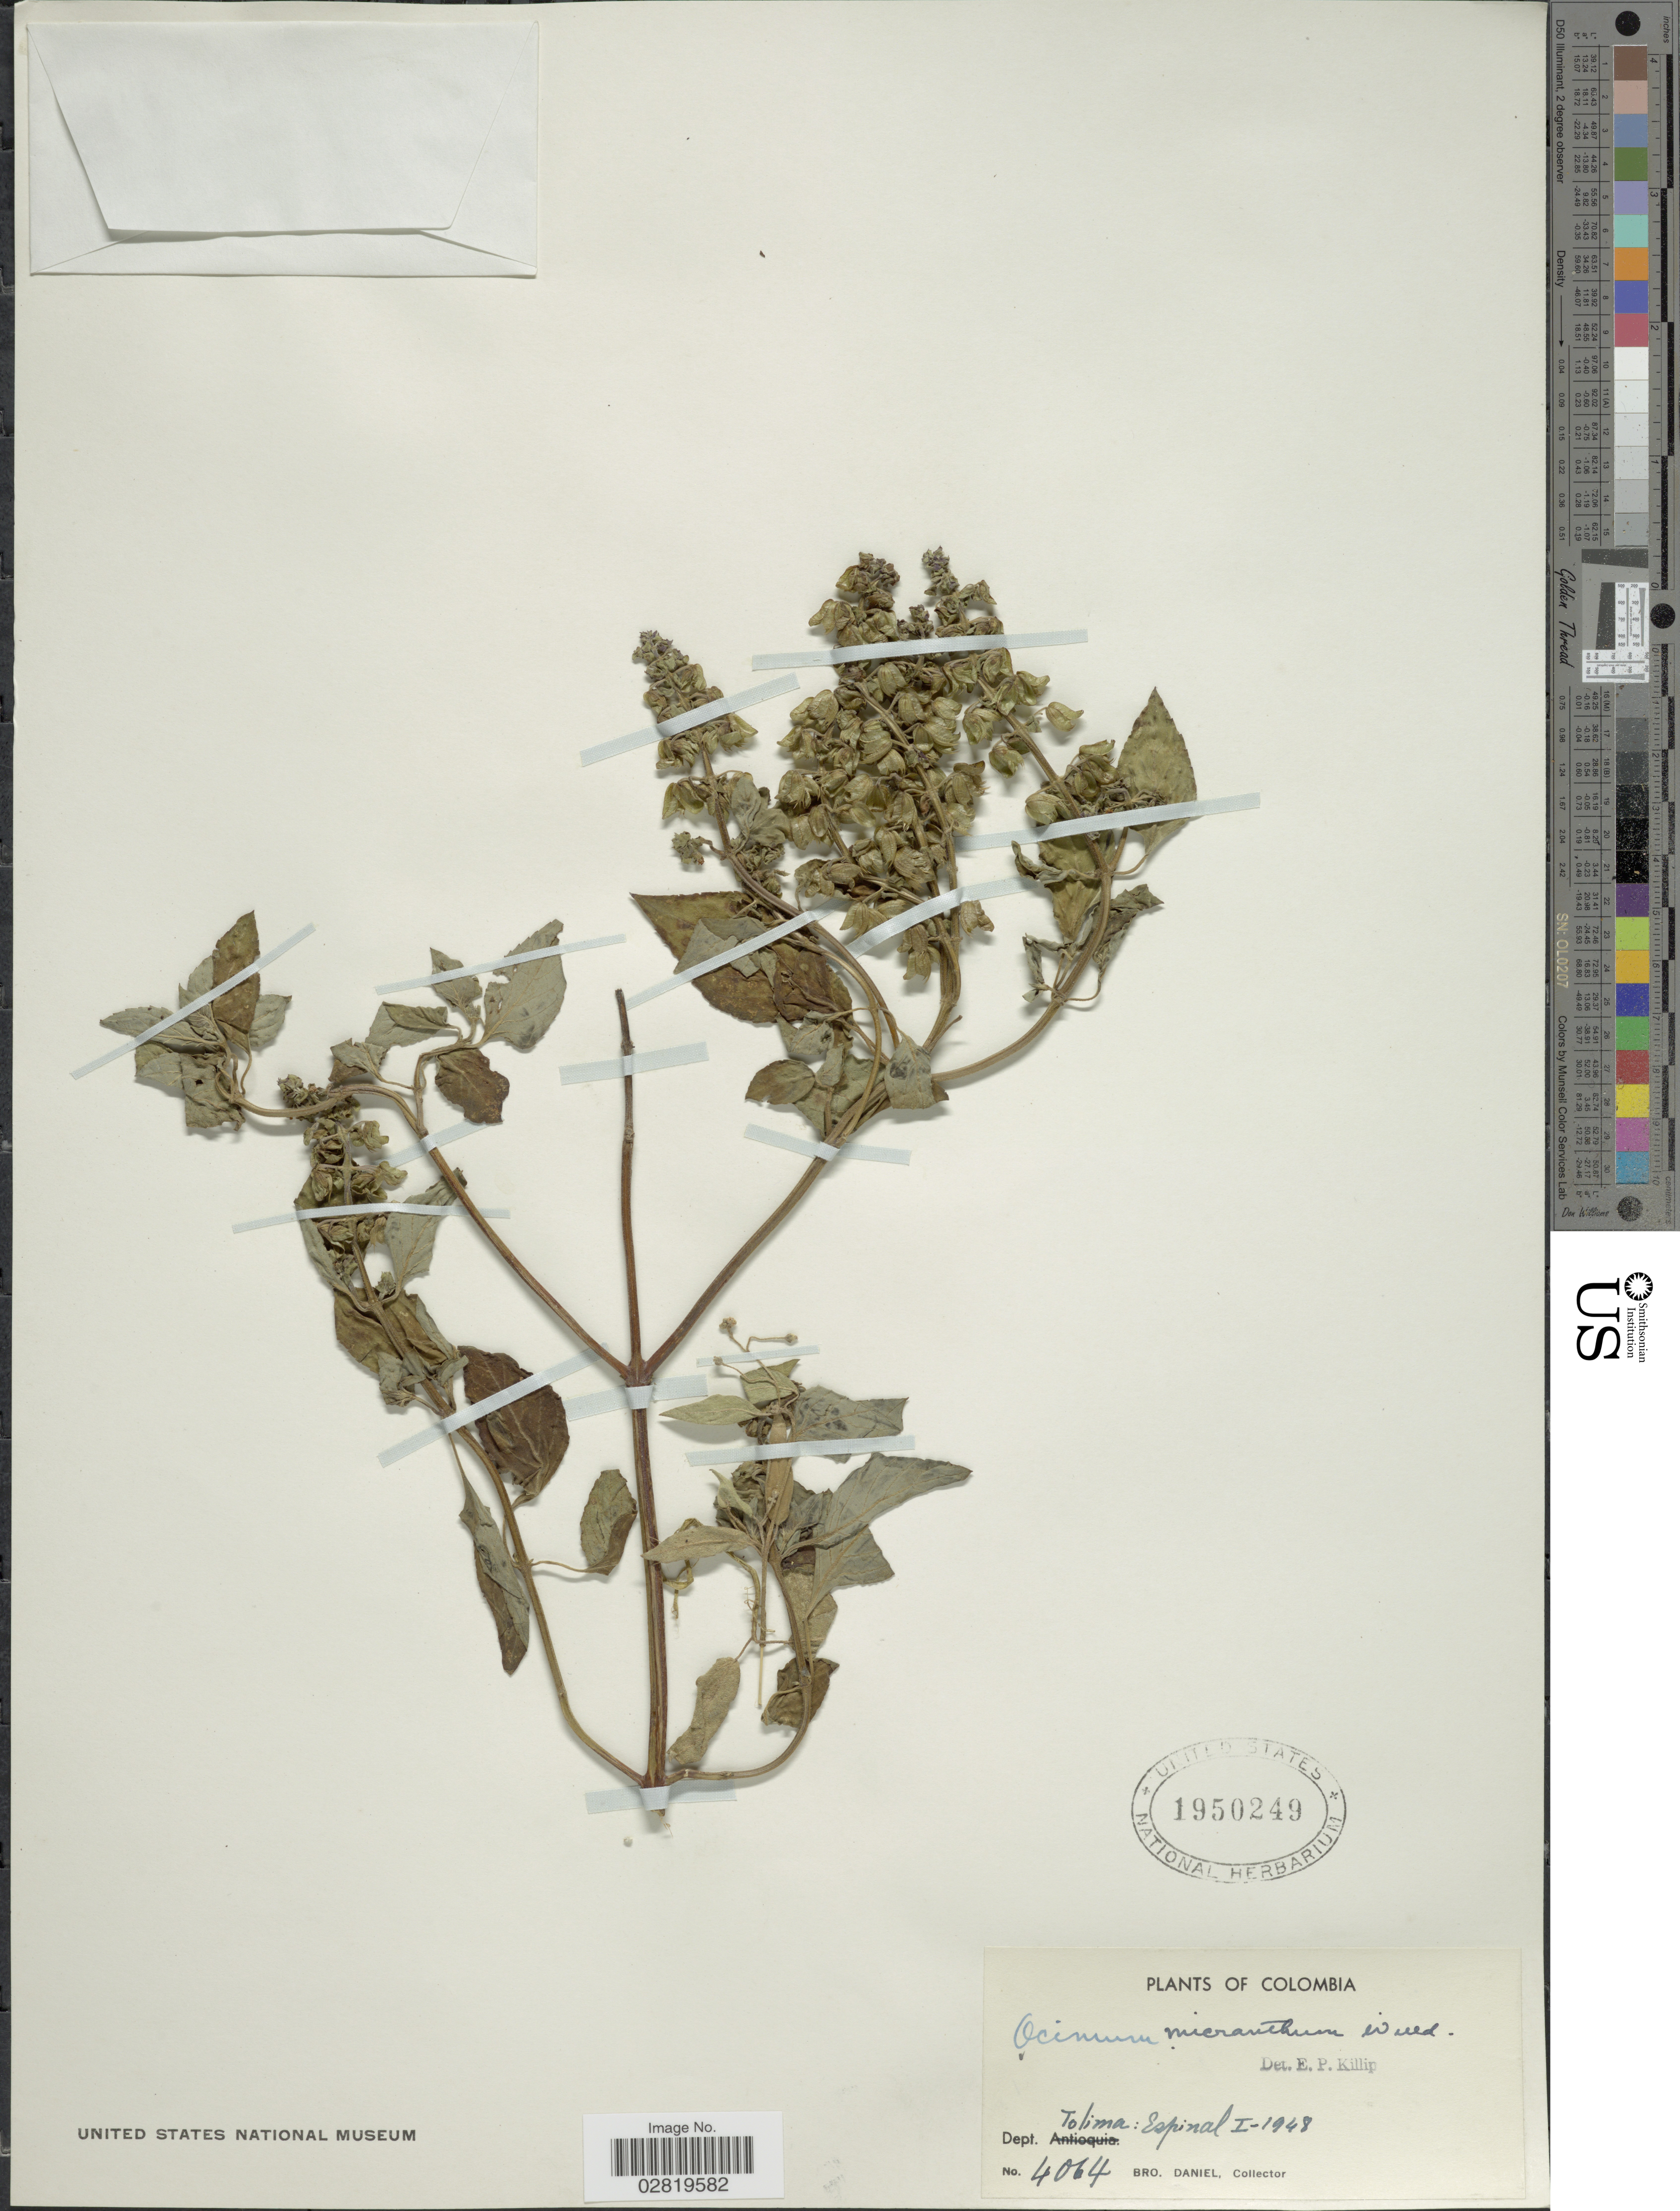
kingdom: Plantae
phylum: Tracheophyta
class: Magnoliopsida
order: Lamiales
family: Lamiaceae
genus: Ocimum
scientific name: Ocimum micranthum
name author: Willd.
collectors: Bro. Daniel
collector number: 4064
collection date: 1948-01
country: Colombia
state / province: Tolima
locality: Dept. Tolima: Espinal.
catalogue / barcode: US 1950249